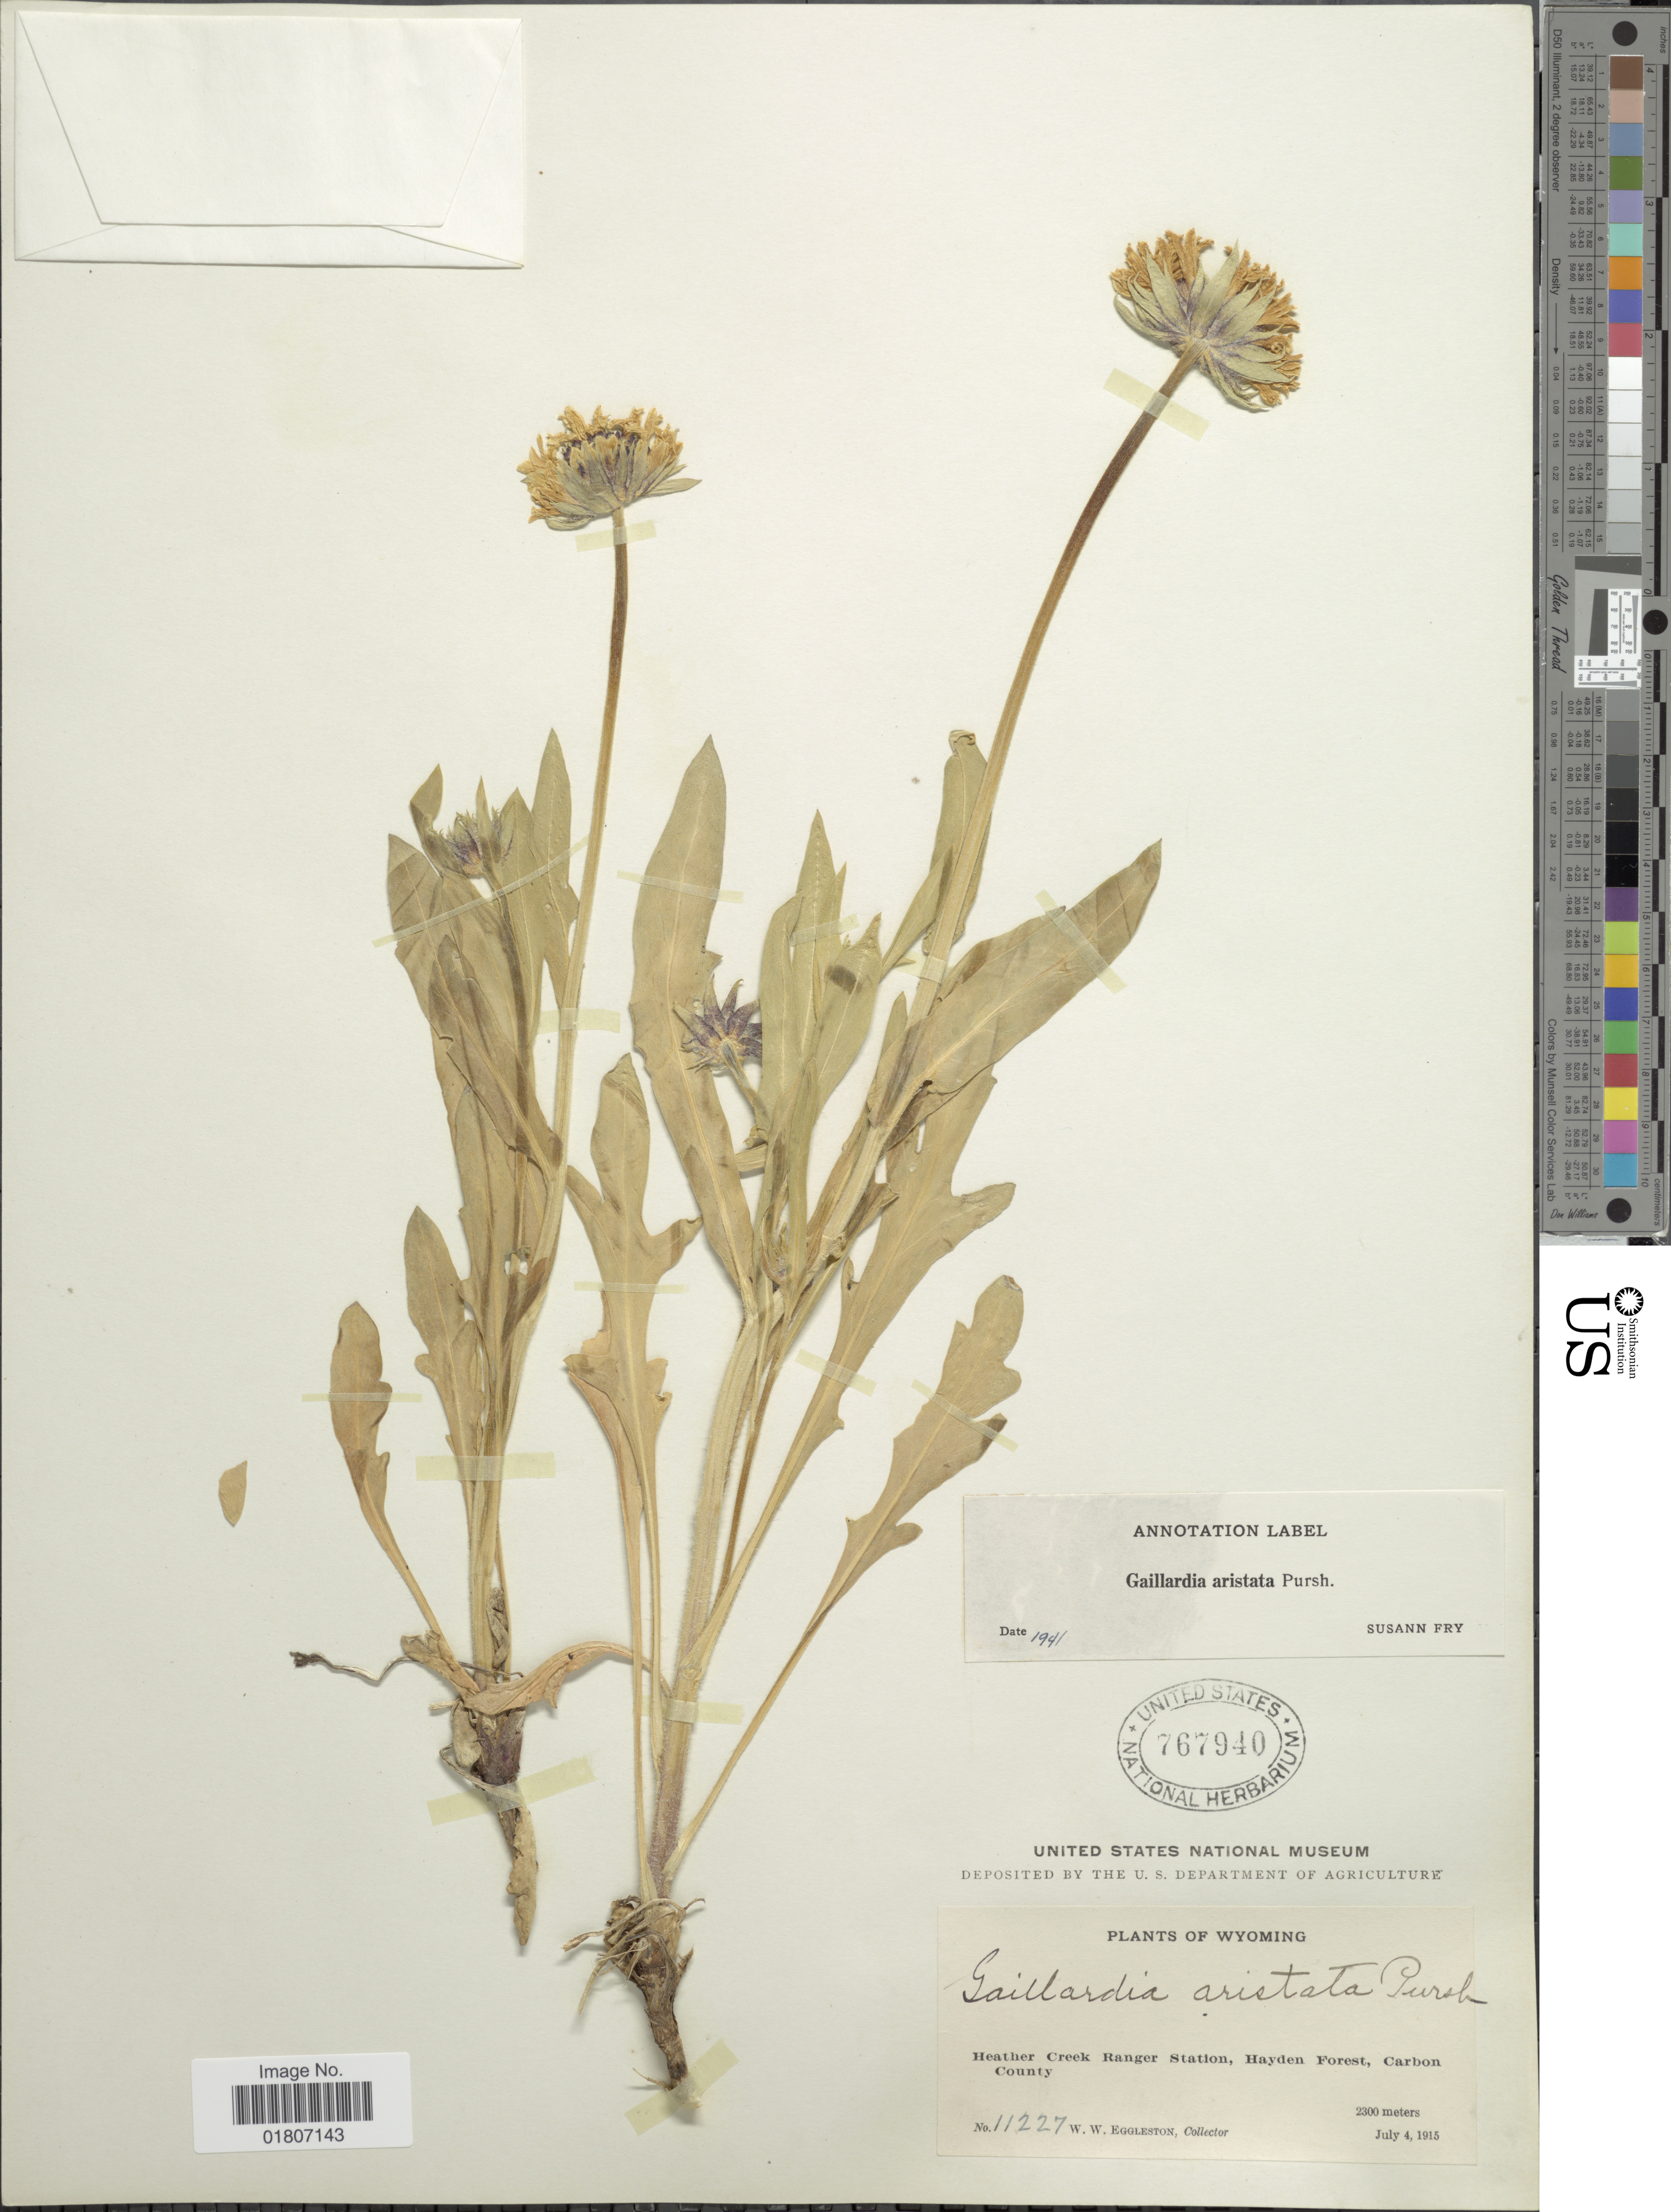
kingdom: Plantae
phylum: Tracheophyta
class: Magnoliopsida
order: Asterales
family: Asteraceae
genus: Gaillardia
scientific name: Gaillardia aristata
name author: Pursh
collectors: W. W. Eggleston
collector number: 11227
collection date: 1915-07-04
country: United States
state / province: Wyoming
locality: Heather Creek Ranger Station, Hayden Forest, Carbon County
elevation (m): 2300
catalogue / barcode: US 767940